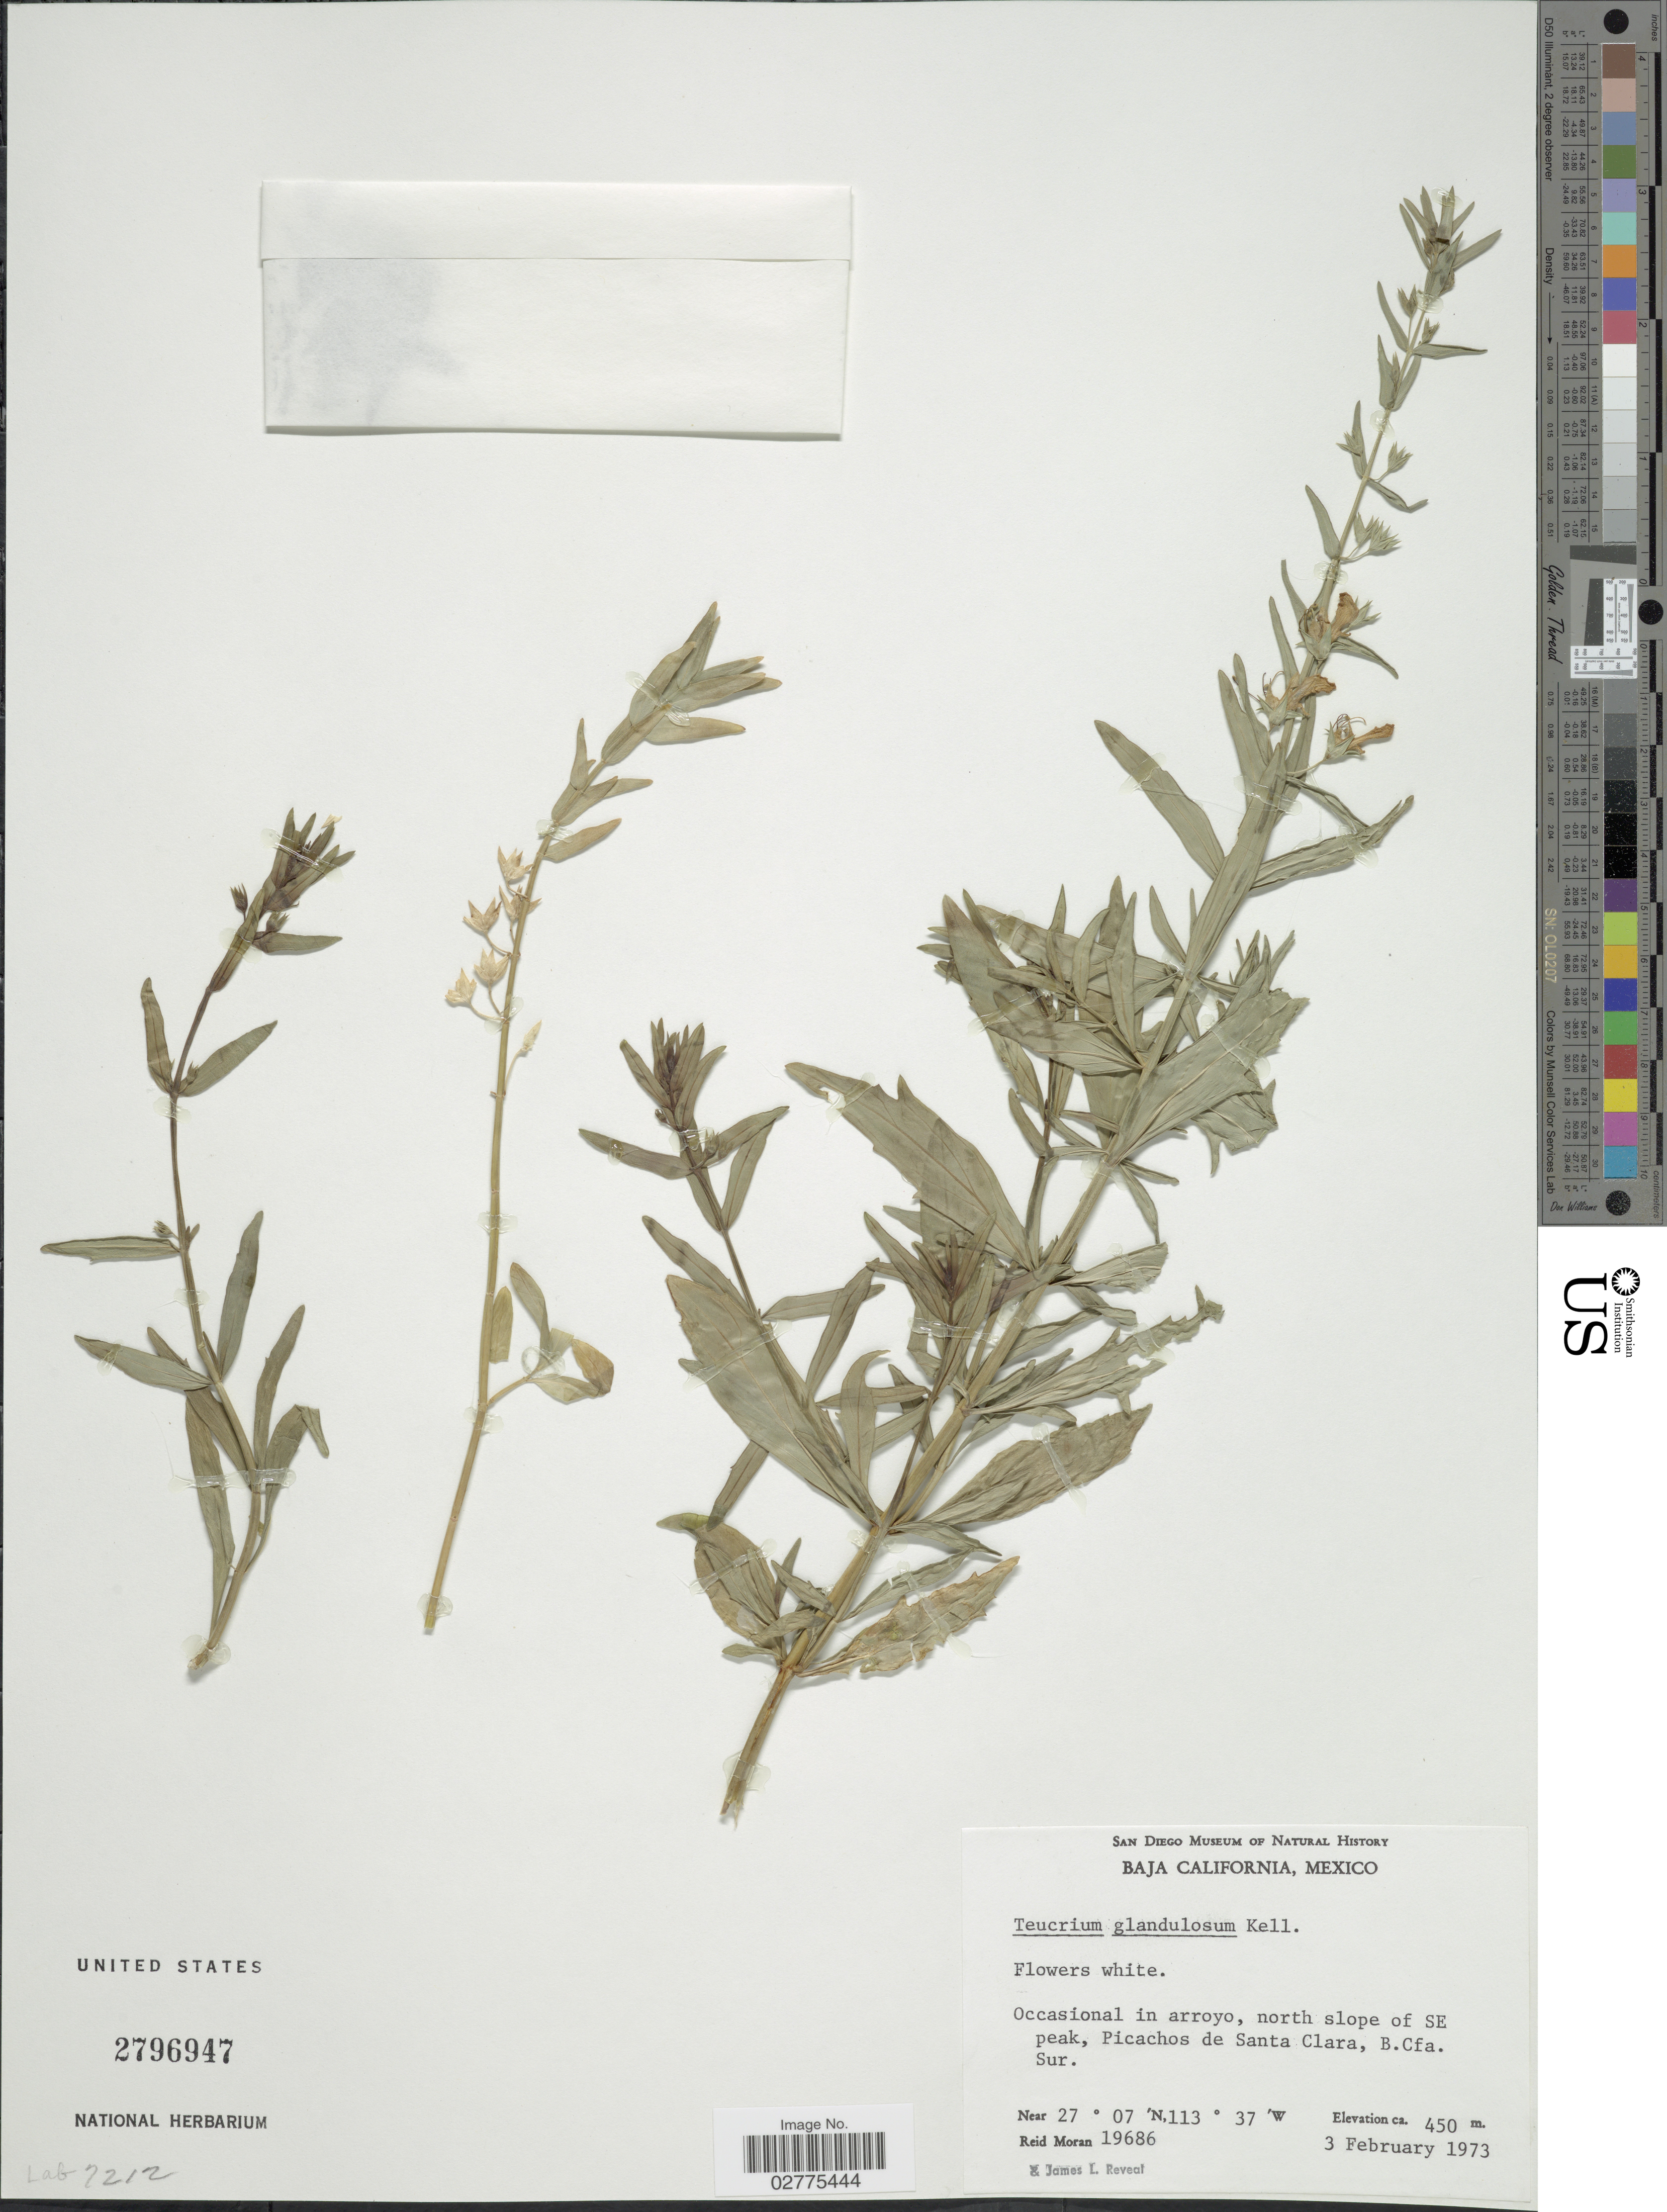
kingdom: Plantae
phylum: Tracheophyta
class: Magnoliopsida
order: Lamiales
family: Lamiaceae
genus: Teucrium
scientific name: Teucrium glandulosum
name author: Kellogg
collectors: R. V. Moran & J. L. Reveal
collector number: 19686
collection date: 1973-02-03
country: Mexico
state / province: Baja California Sur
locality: North slope of SE peak, Picachos de Santa Clara, B.Cfa.Sur.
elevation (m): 450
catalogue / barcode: US 2796947